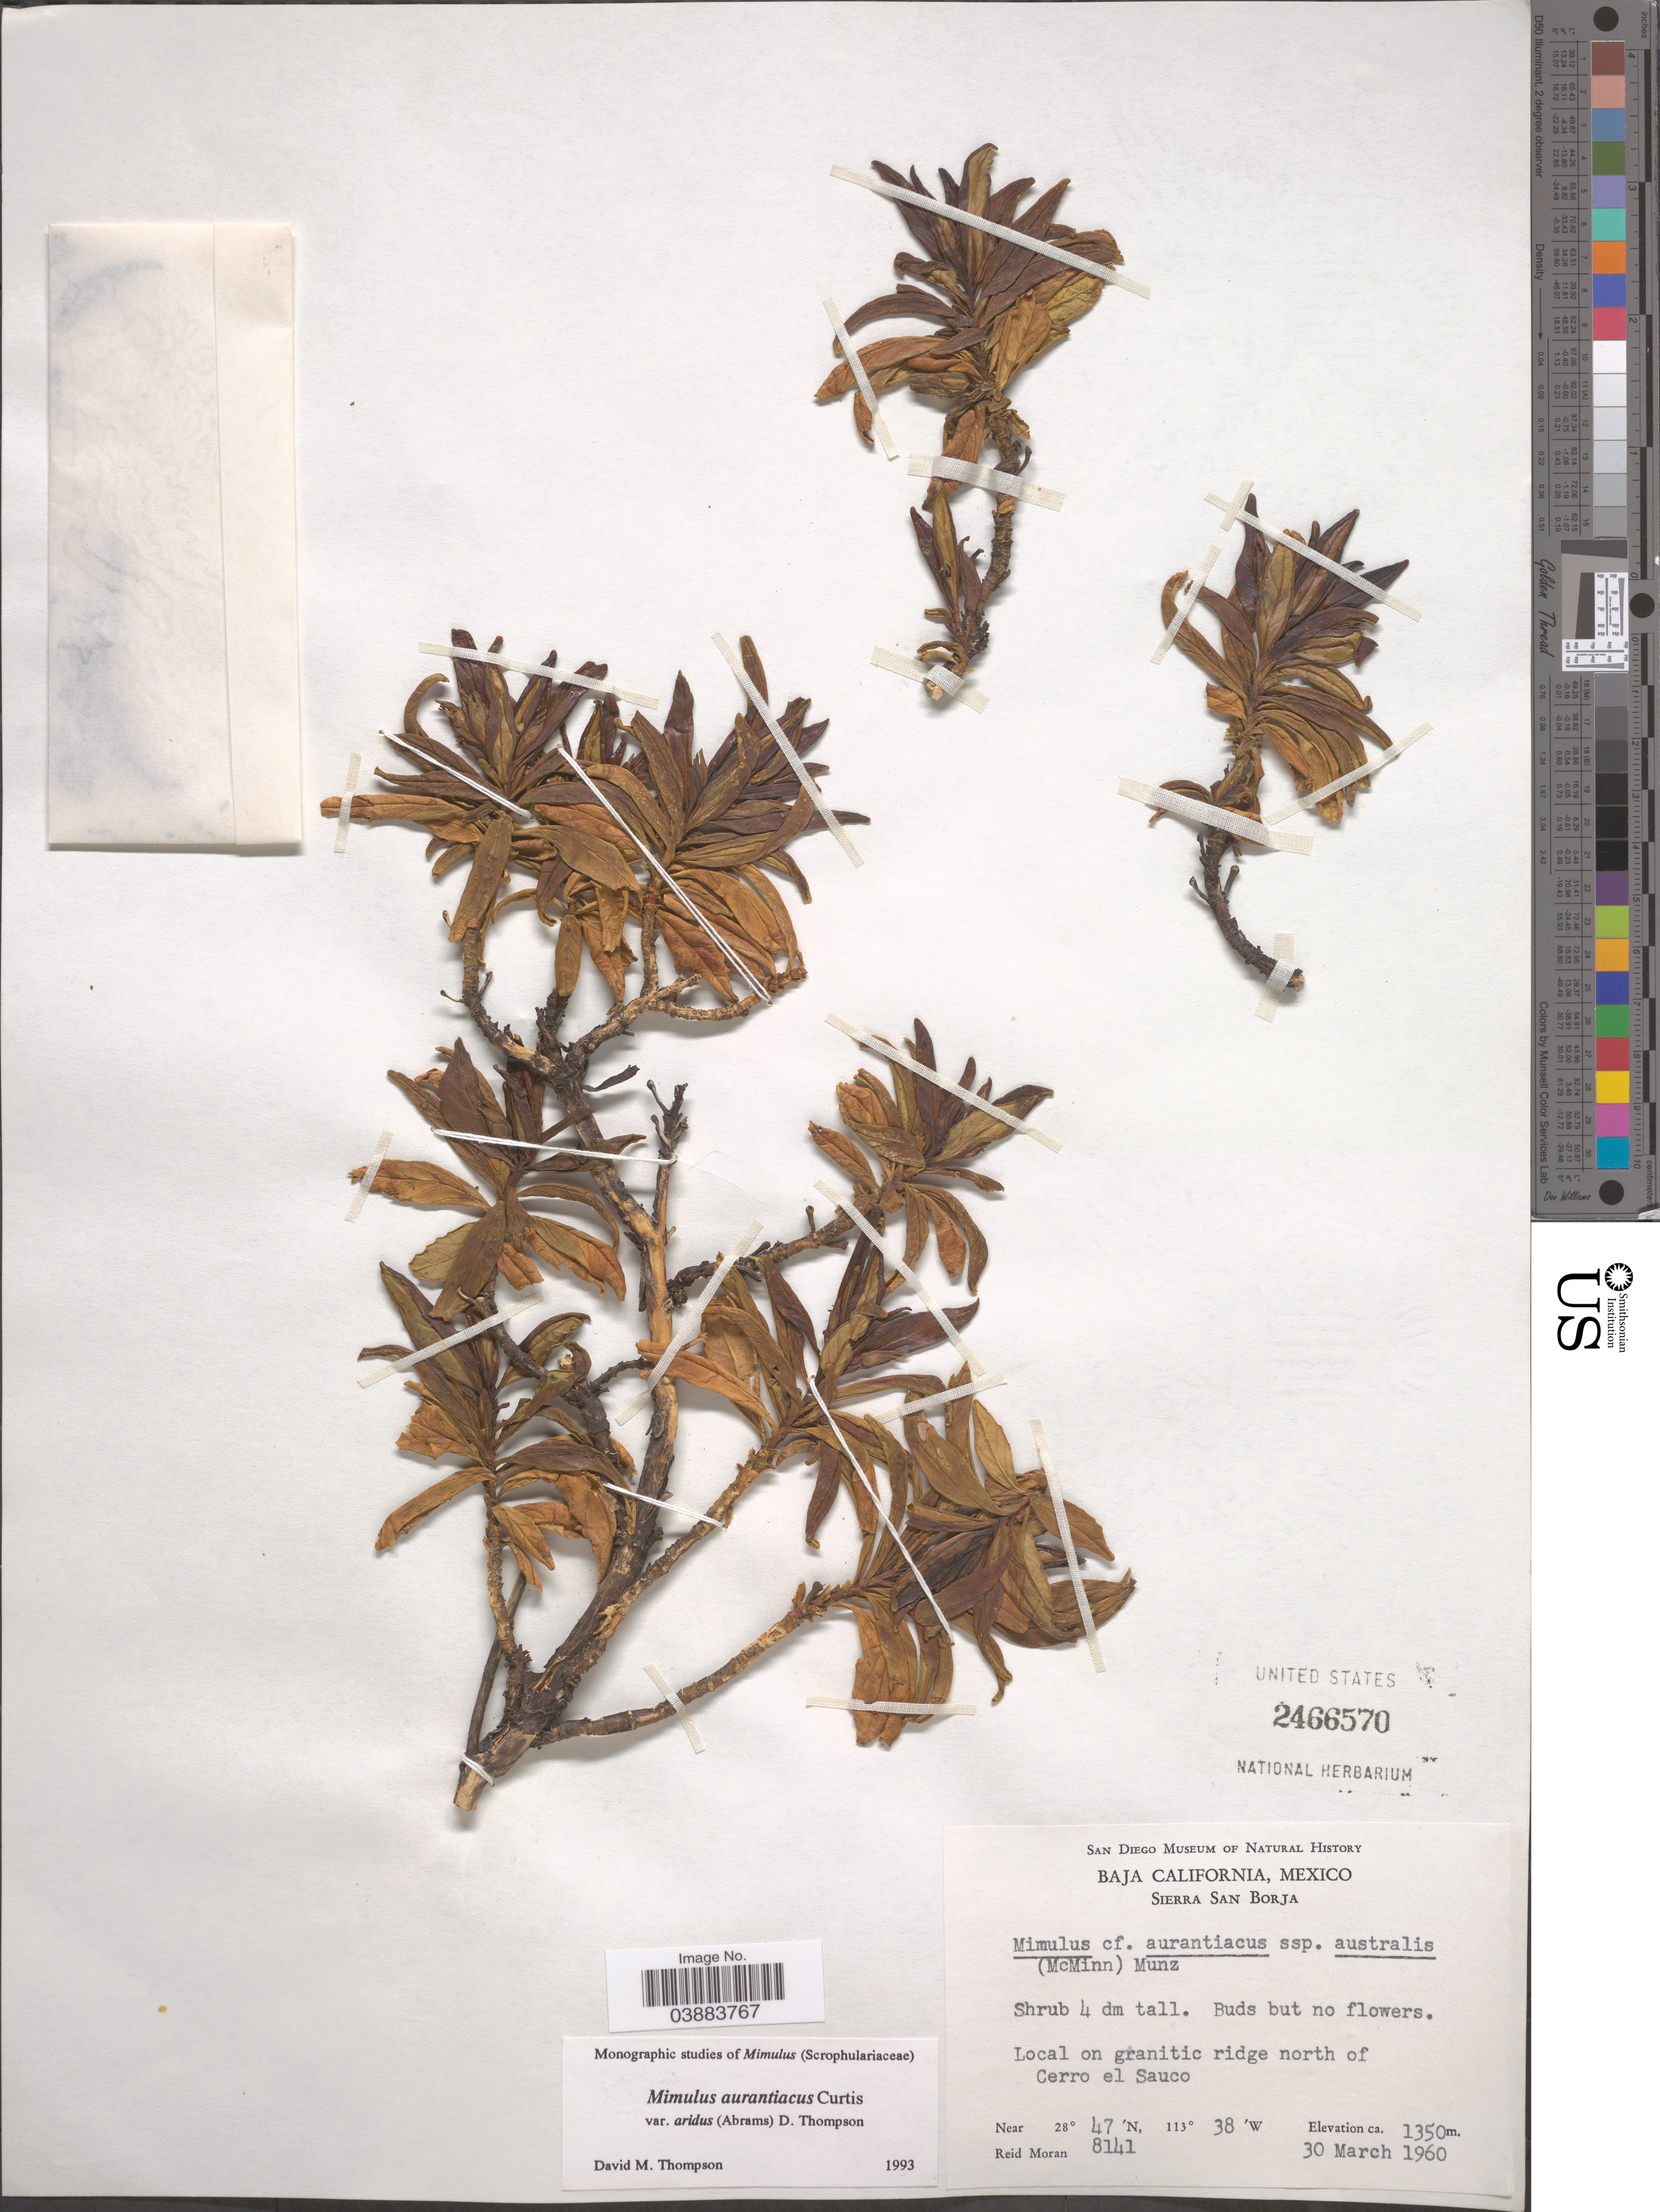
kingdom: Plantae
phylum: Tracheophyta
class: Magnoliopsida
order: Lamiales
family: Phrymaceae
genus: Diplacus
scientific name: Diplacus aurantiacus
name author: (Curtis) Jeps.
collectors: R. Moran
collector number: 8141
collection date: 1960-03-30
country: Mexico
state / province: Baja California Norte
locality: Sierra San Borja. Local on granitic ridge north of Cerro el Sauco.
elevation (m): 1350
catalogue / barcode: US 2466570